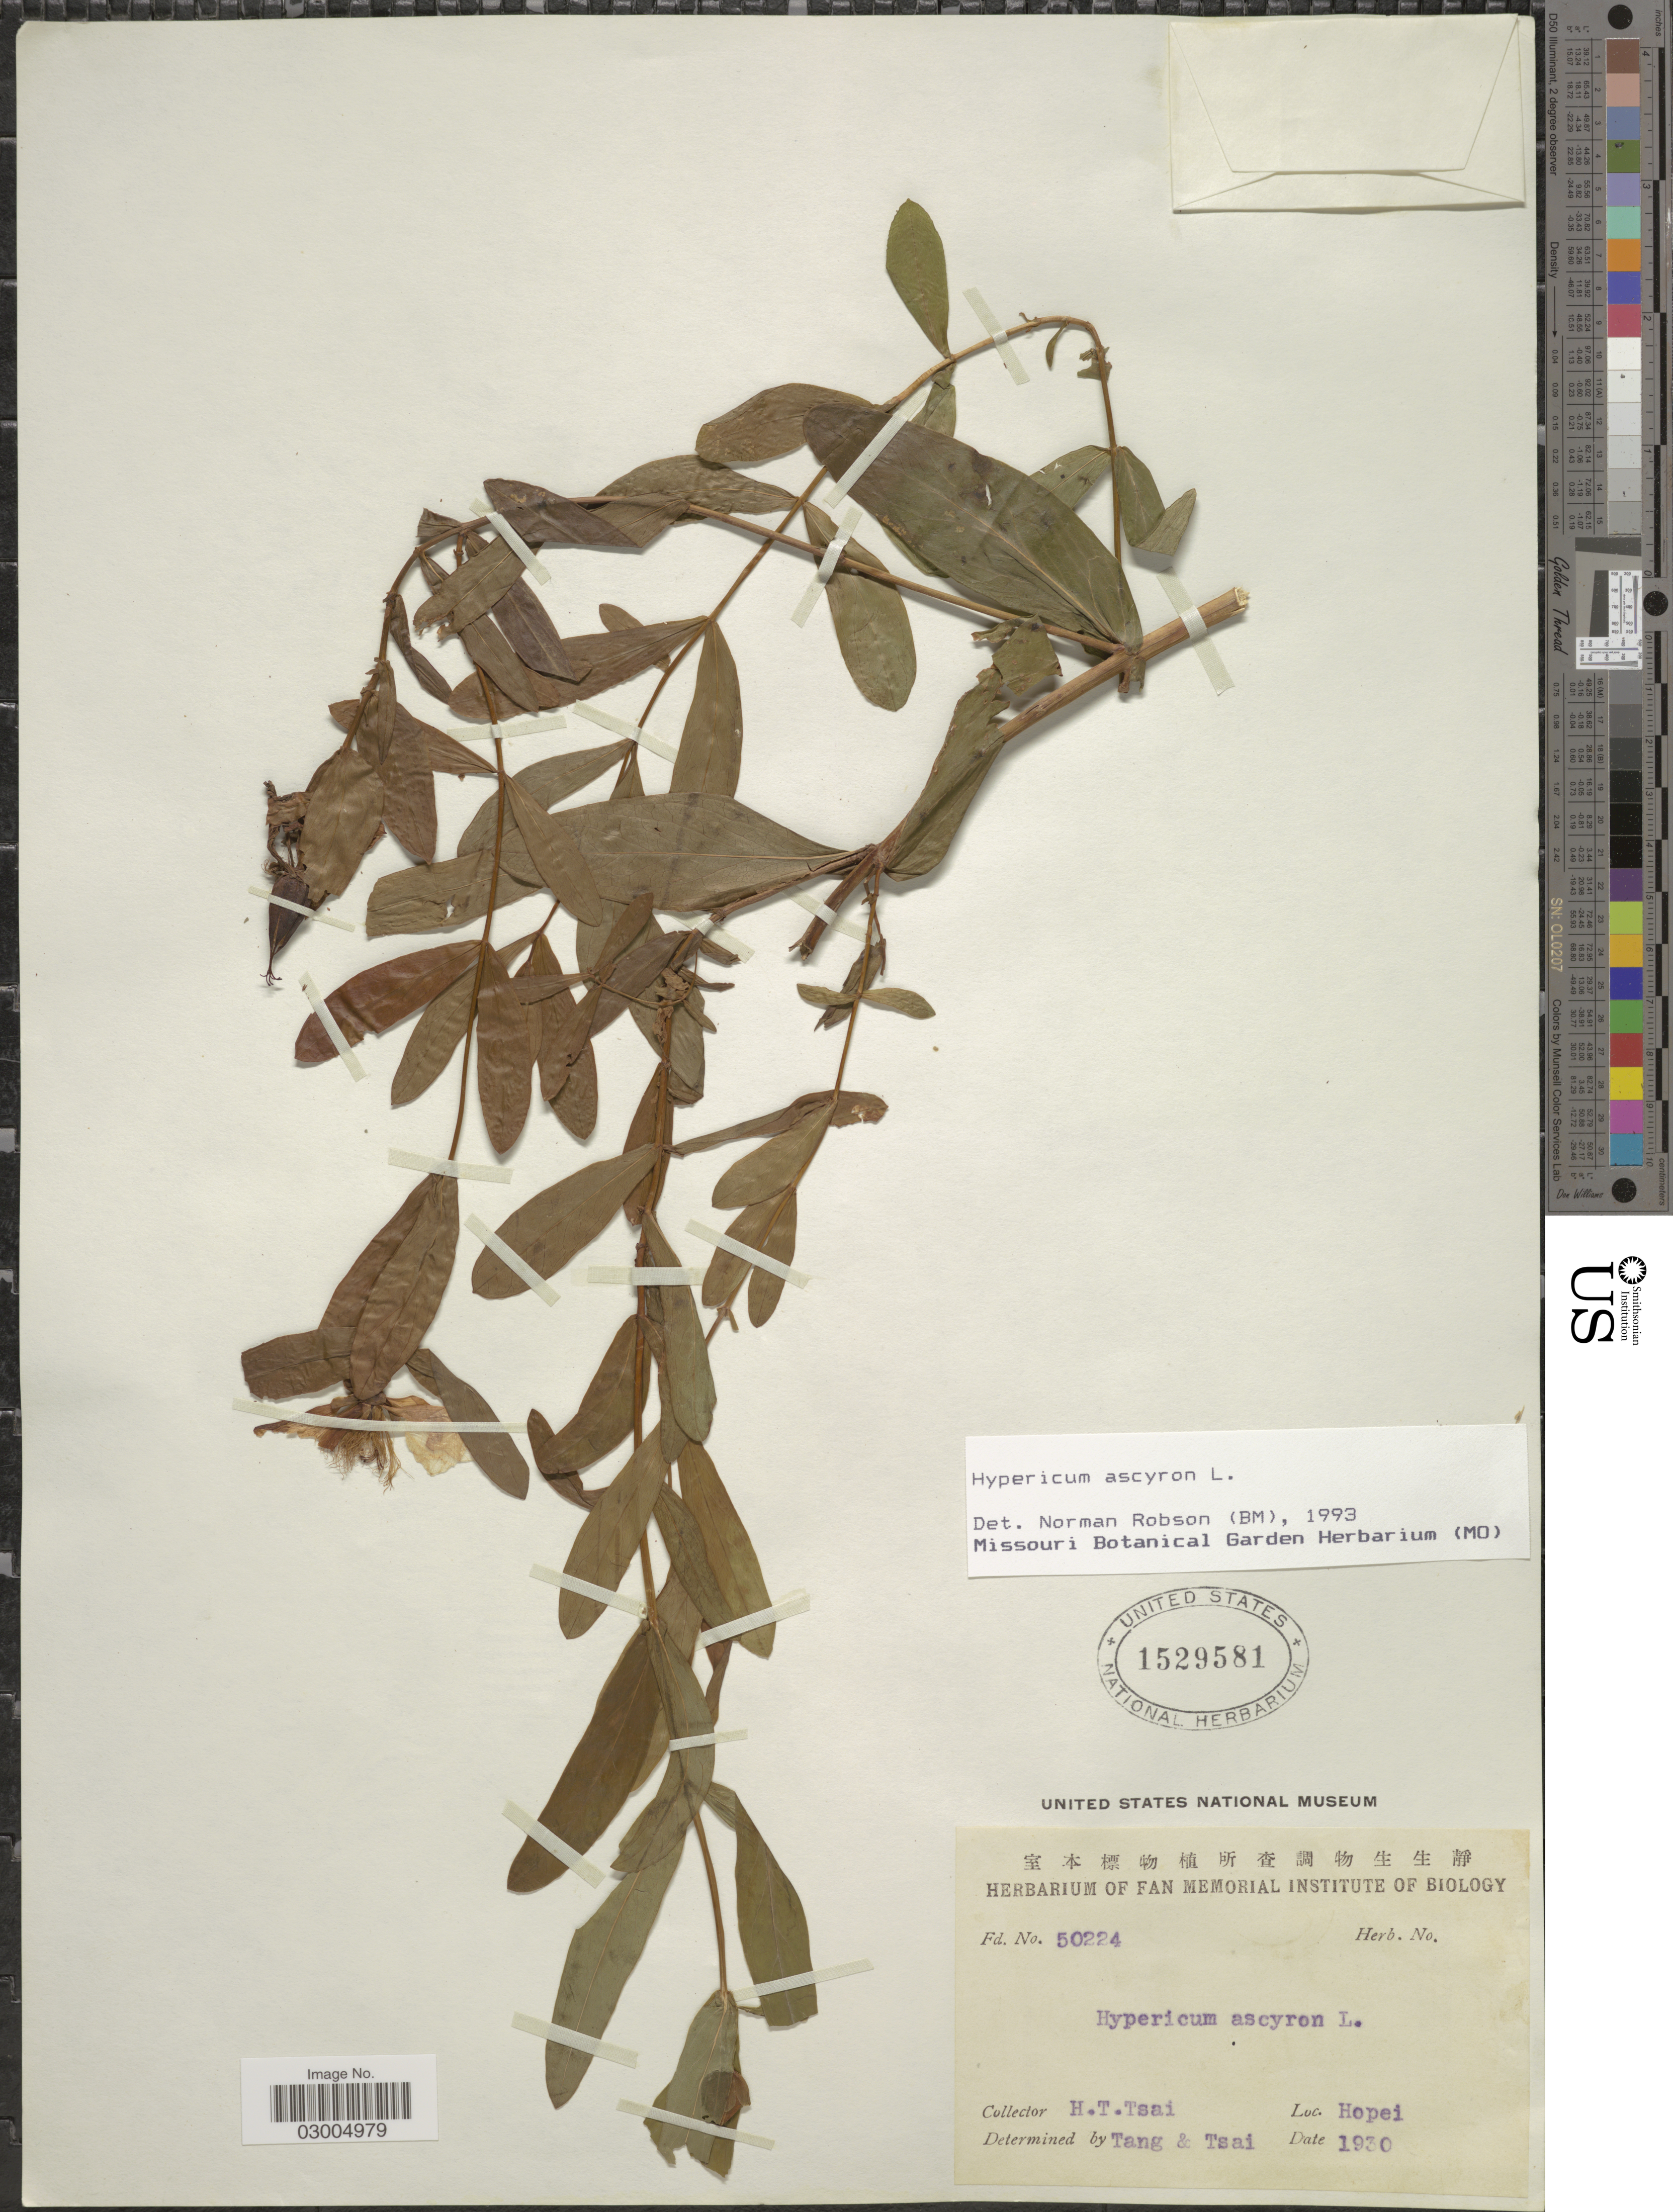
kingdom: Plantae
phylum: Tracheophyta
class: Magnoliopsida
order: Malpighiales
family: Hypericaceae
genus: Hypericum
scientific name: Hypericum ascyron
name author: L.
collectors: H. Tsai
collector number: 50224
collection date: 1930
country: China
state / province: Hebei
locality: Hopei.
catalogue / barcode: US 1529581